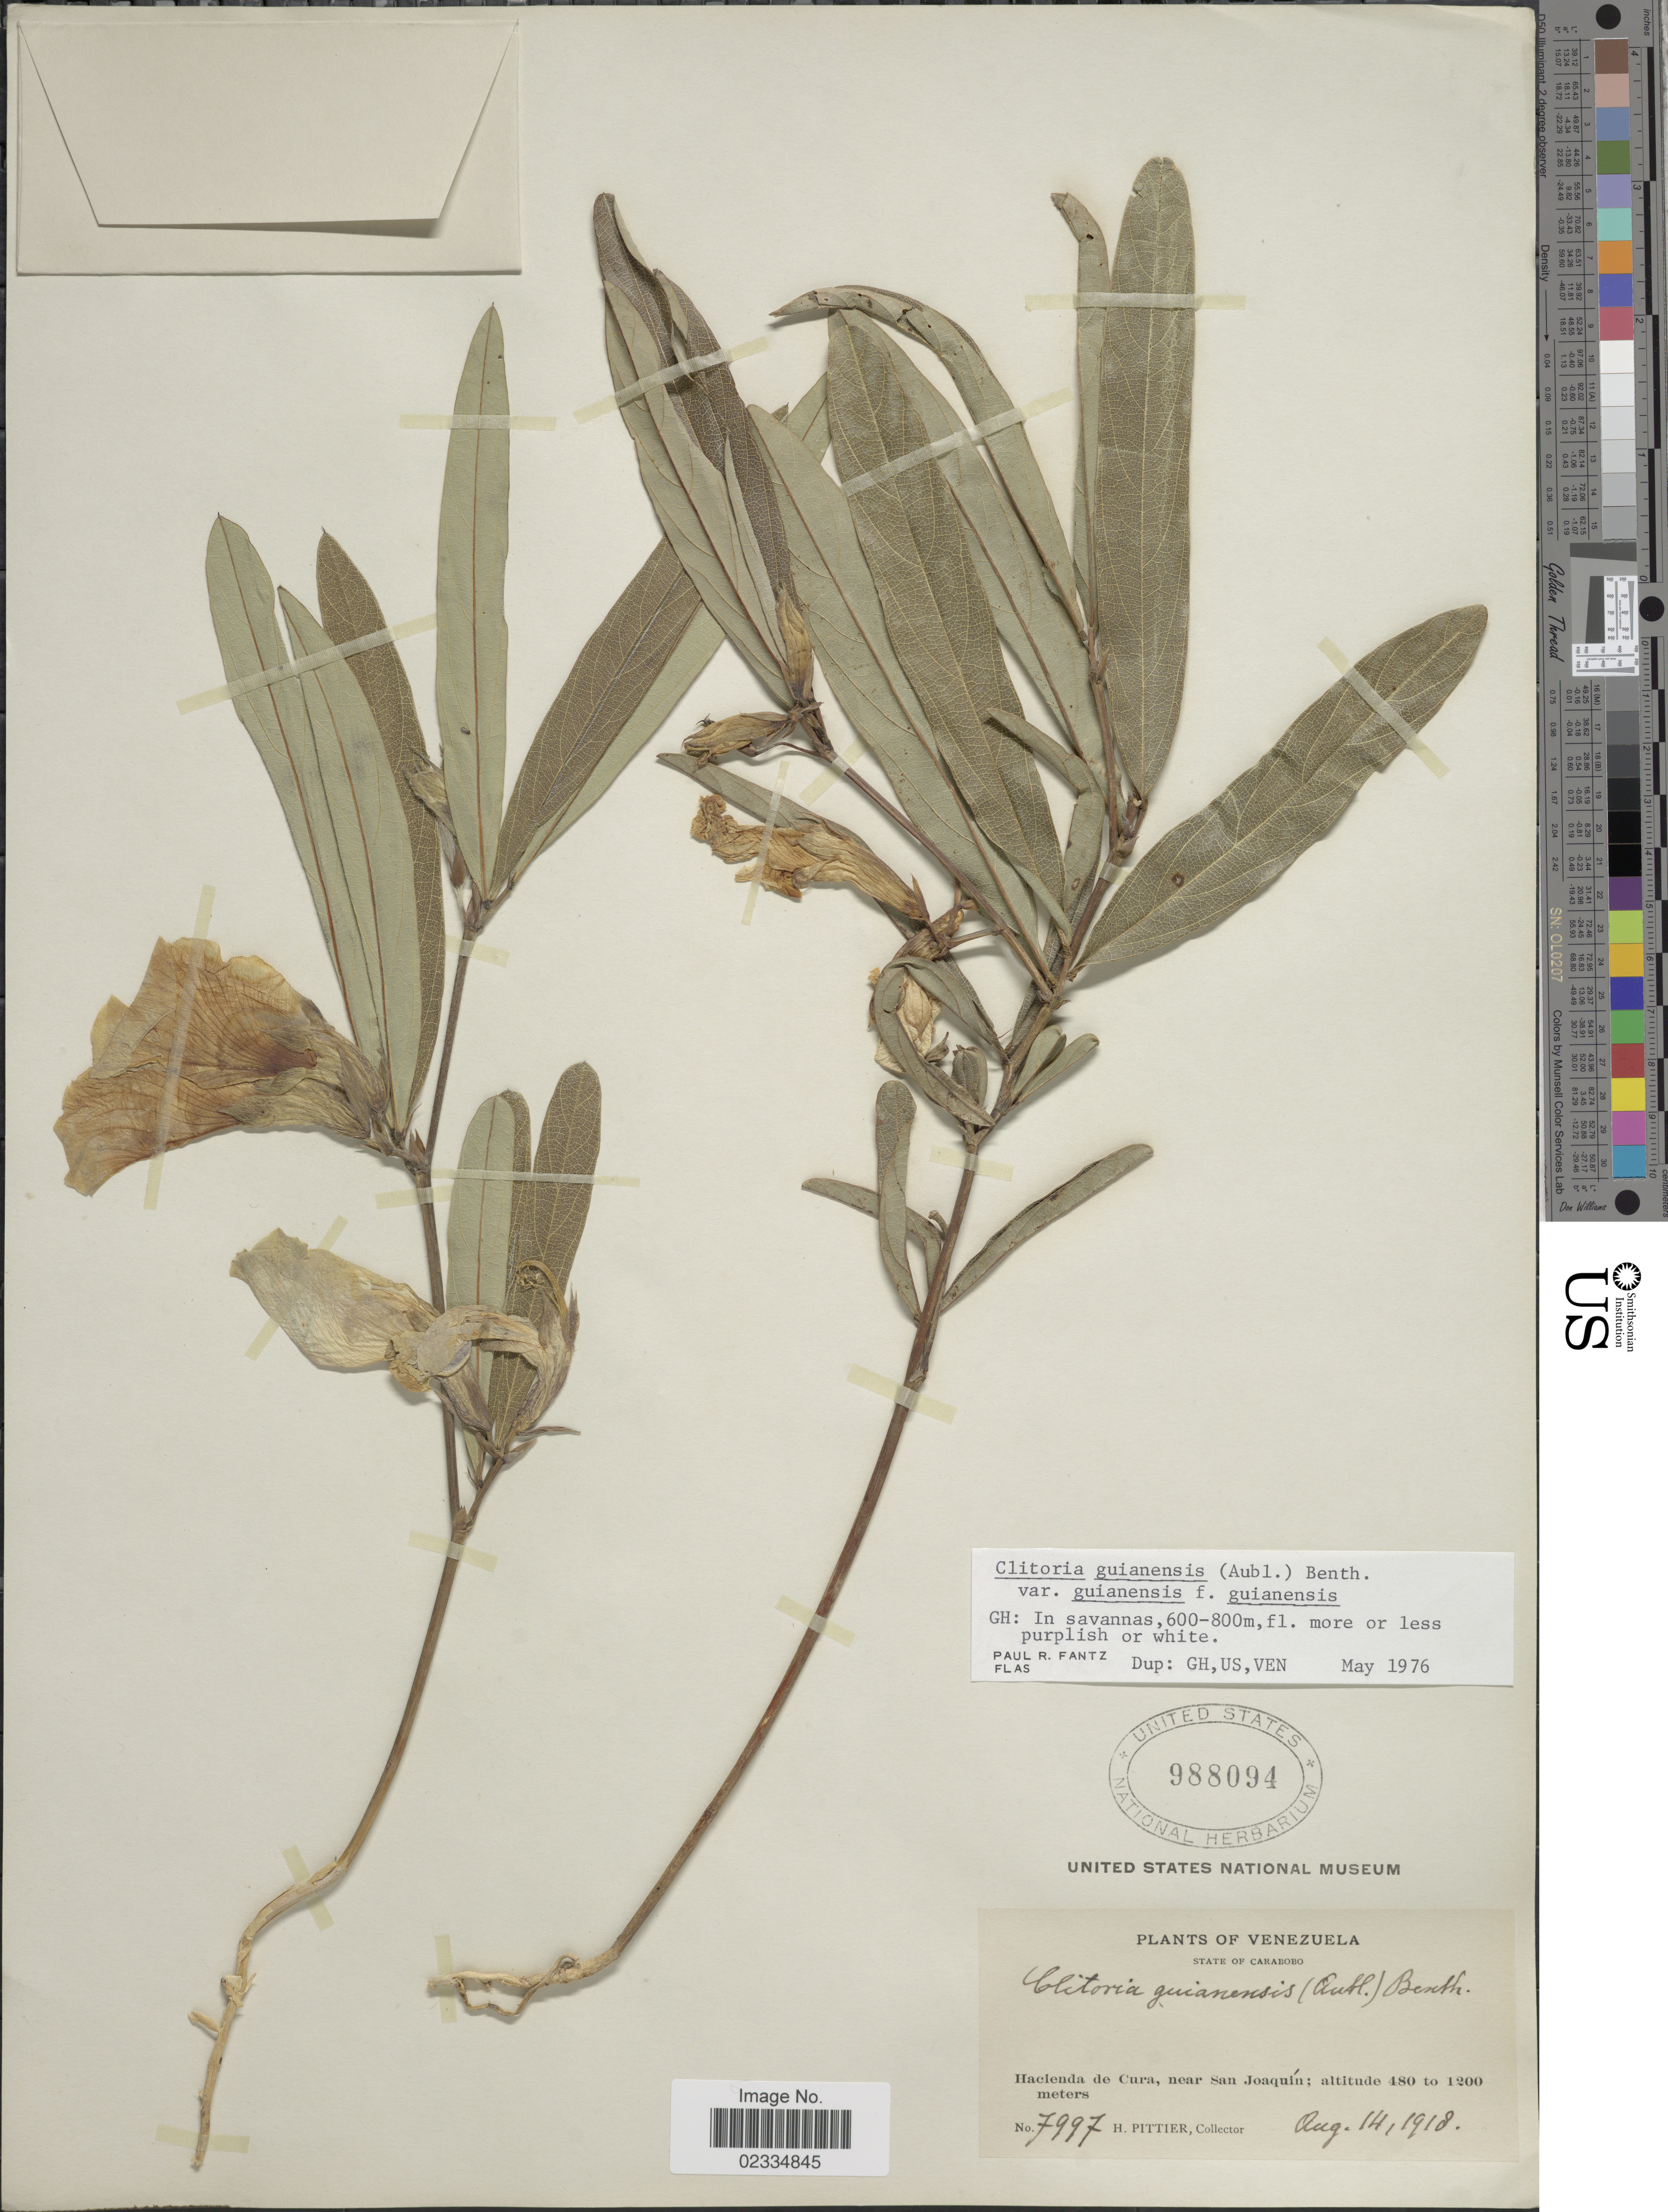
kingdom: Plantae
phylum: Tracheophyta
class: Magnoliopsida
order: Fabales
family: Fabaceae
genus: Clitoria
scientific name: Clitoria guianensis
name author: (Aubl.) Benth.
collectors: H. F. Pittier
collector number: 7997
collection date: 1918-08-14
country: Venezuela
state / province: Carabobo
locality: Hacienda de Cura, near San Joaquin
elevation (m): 480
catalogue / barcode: US 988094